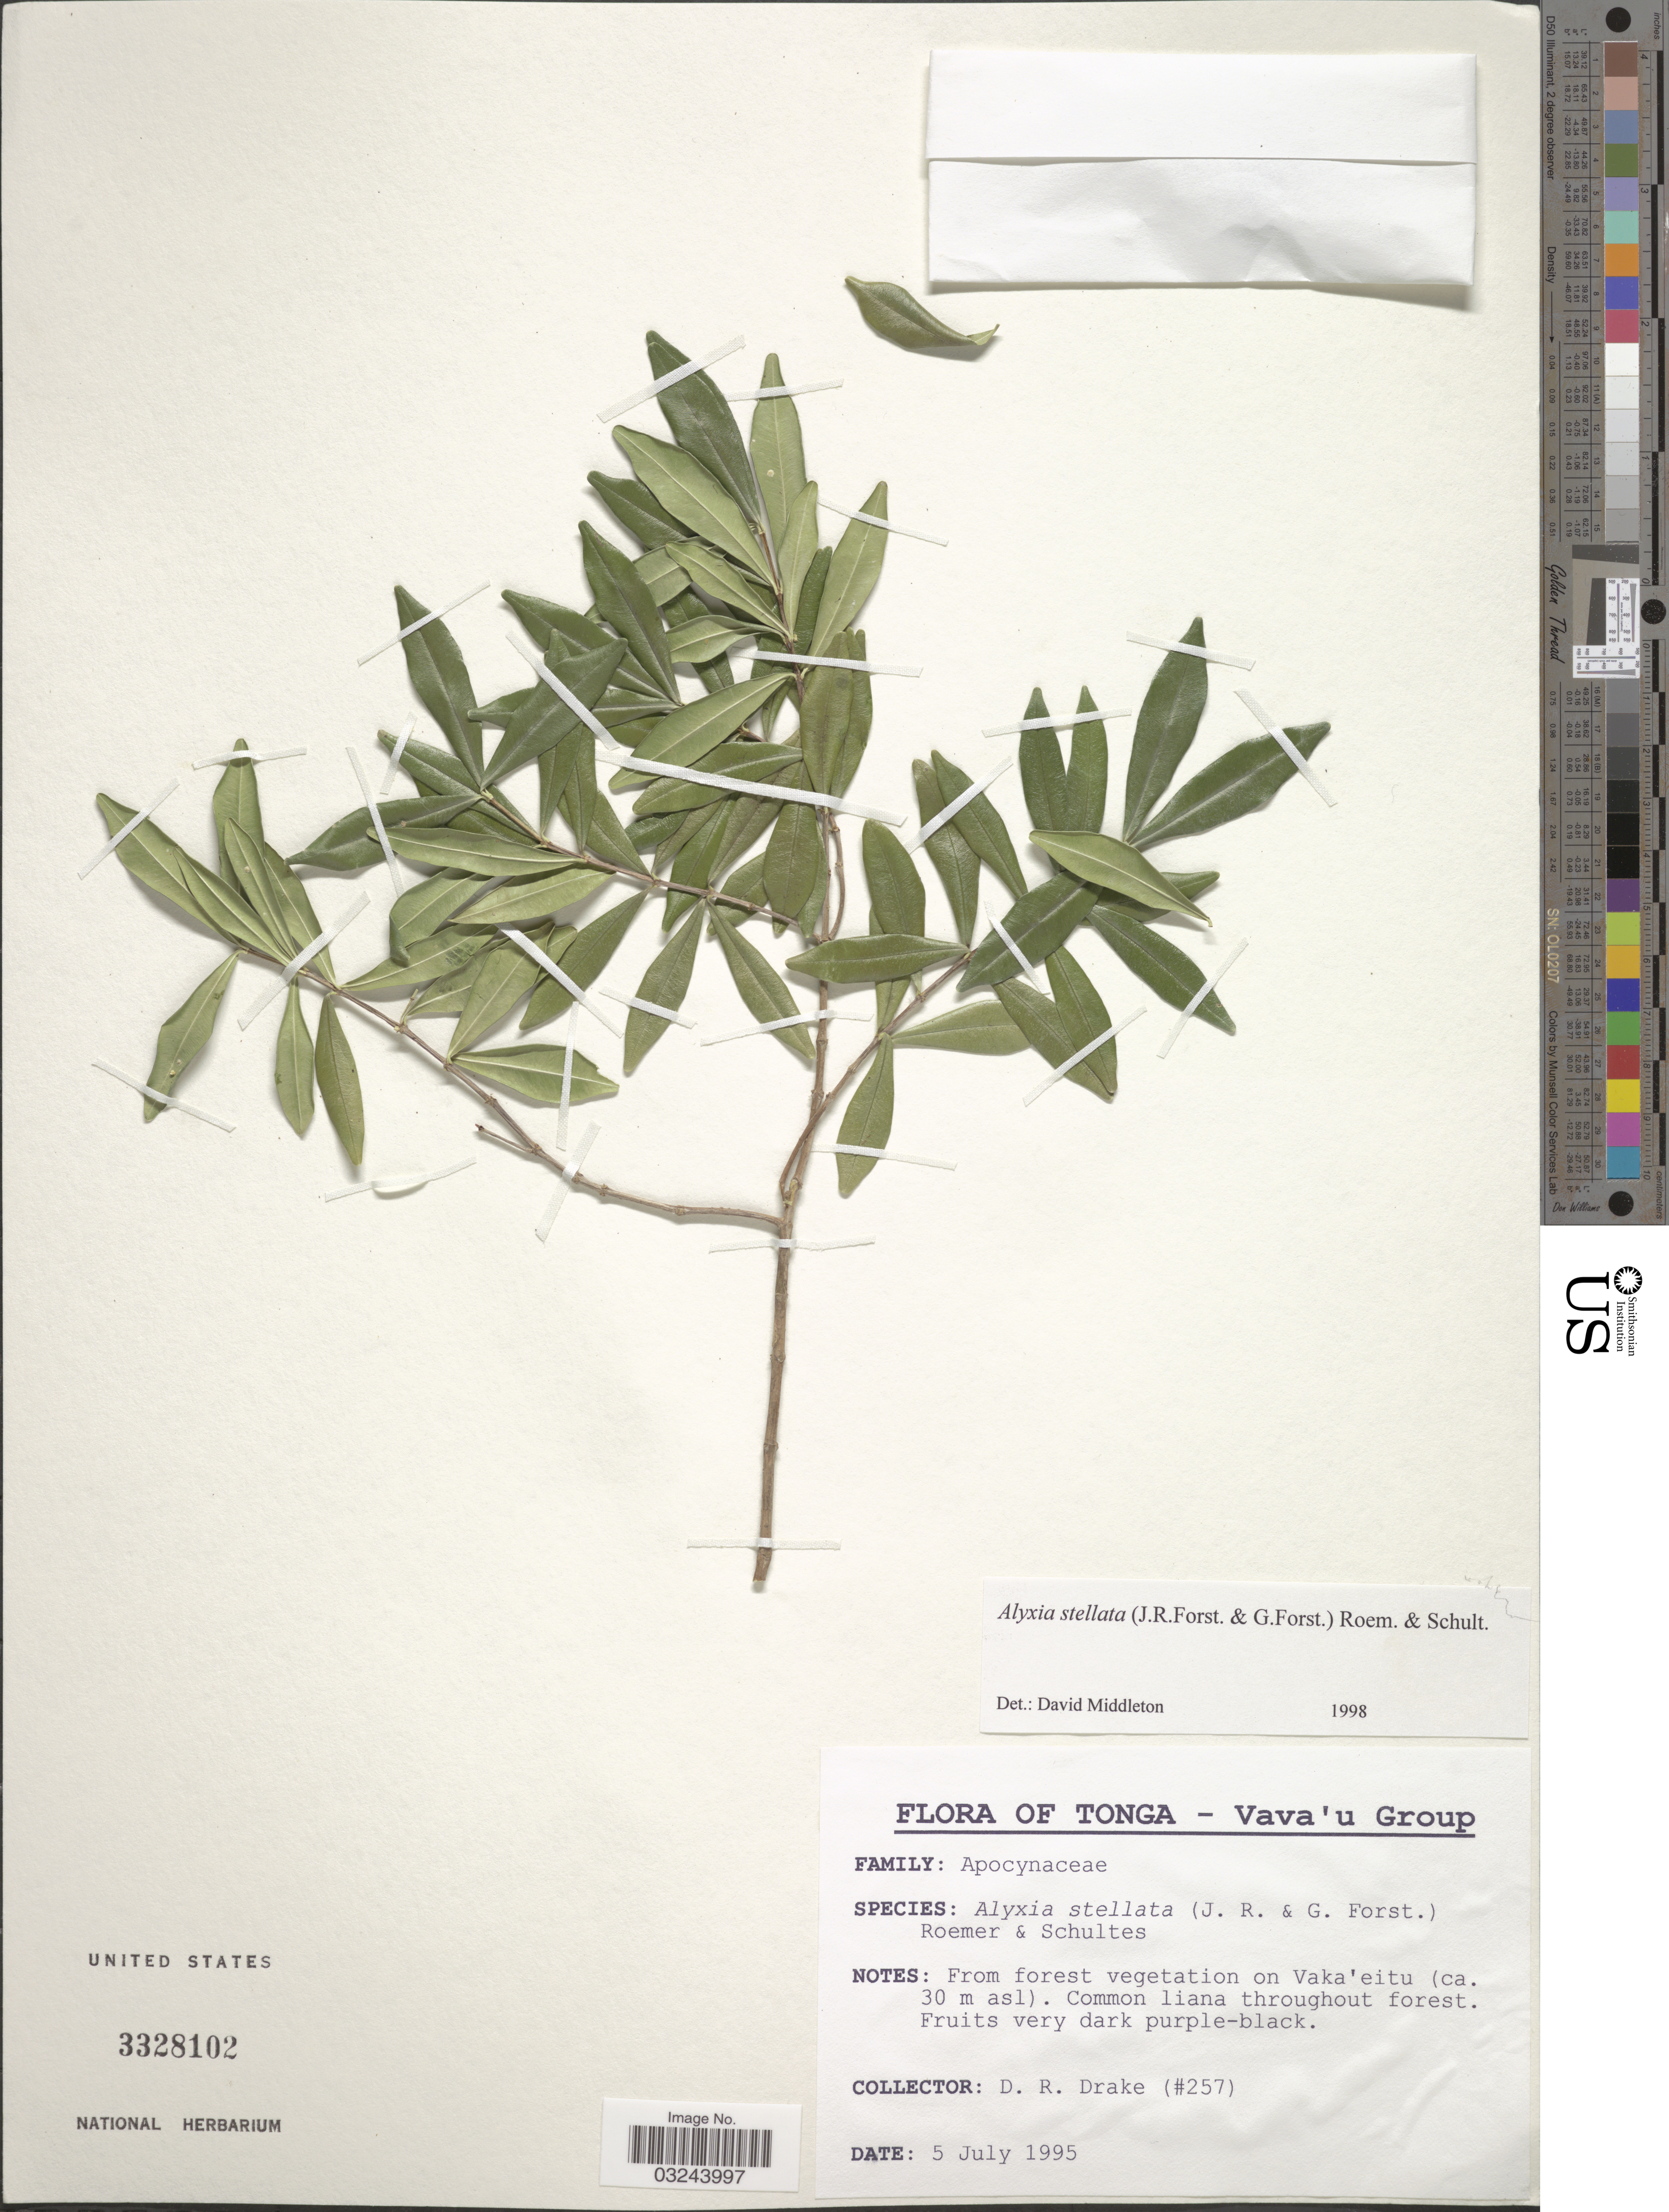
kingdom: Plantae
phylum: Tracheophyta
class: Magnoliopsida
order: Gentianales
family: Apocynaceae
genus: Alyxia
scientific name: Alyxia stellata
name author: (J.R. Forst. & G. Forst.) Roem. & Schult.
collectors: D.R. Drake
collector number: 257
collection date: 1995-07-05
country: Tonga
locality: Vav'u Group. From forest vegetation on Vaka'eitu.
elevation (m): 30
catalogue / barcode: US 3328102